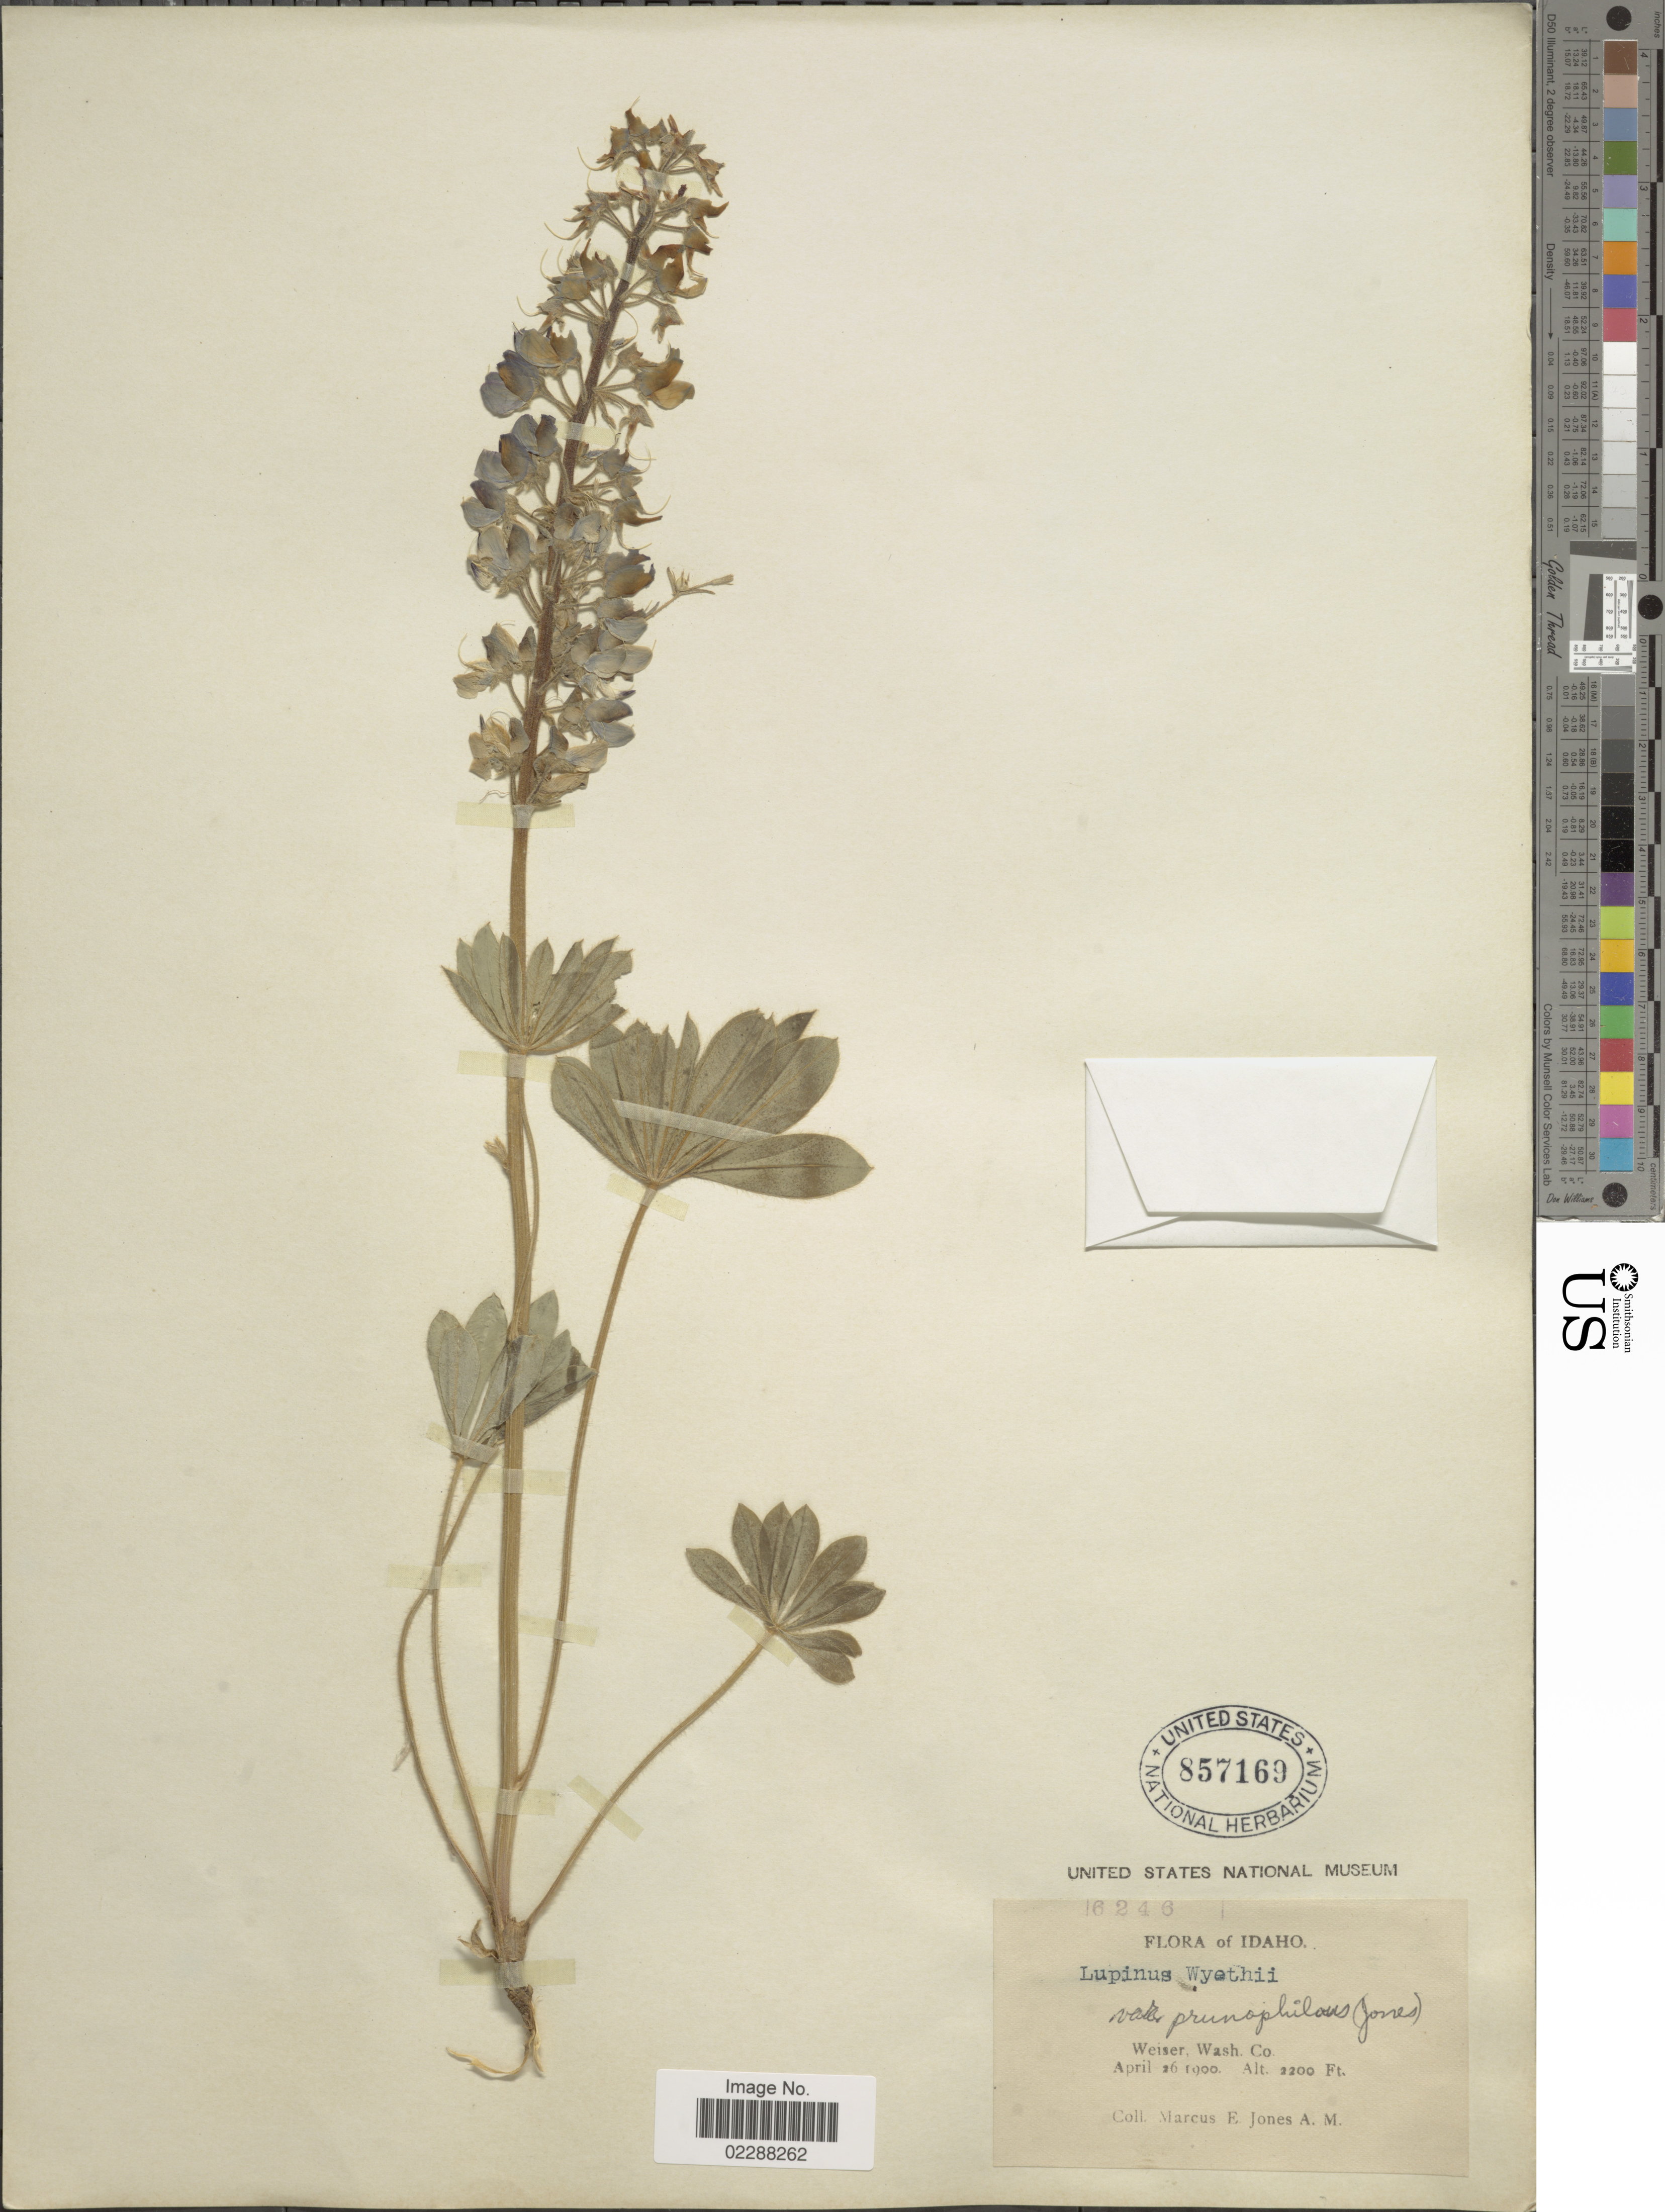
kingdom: Plantae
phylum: Tracheophyta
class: Magnoliopsida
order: Fabales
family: Fabaceae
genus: Lupinus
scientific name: Lupinus prunophilus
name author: M.E. Jones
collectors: M. E. Jones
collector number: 16246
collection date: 1900-04-26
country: United States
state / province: Idaho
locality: Weiser, Wash Co.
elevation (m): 671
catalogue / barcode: US 857169